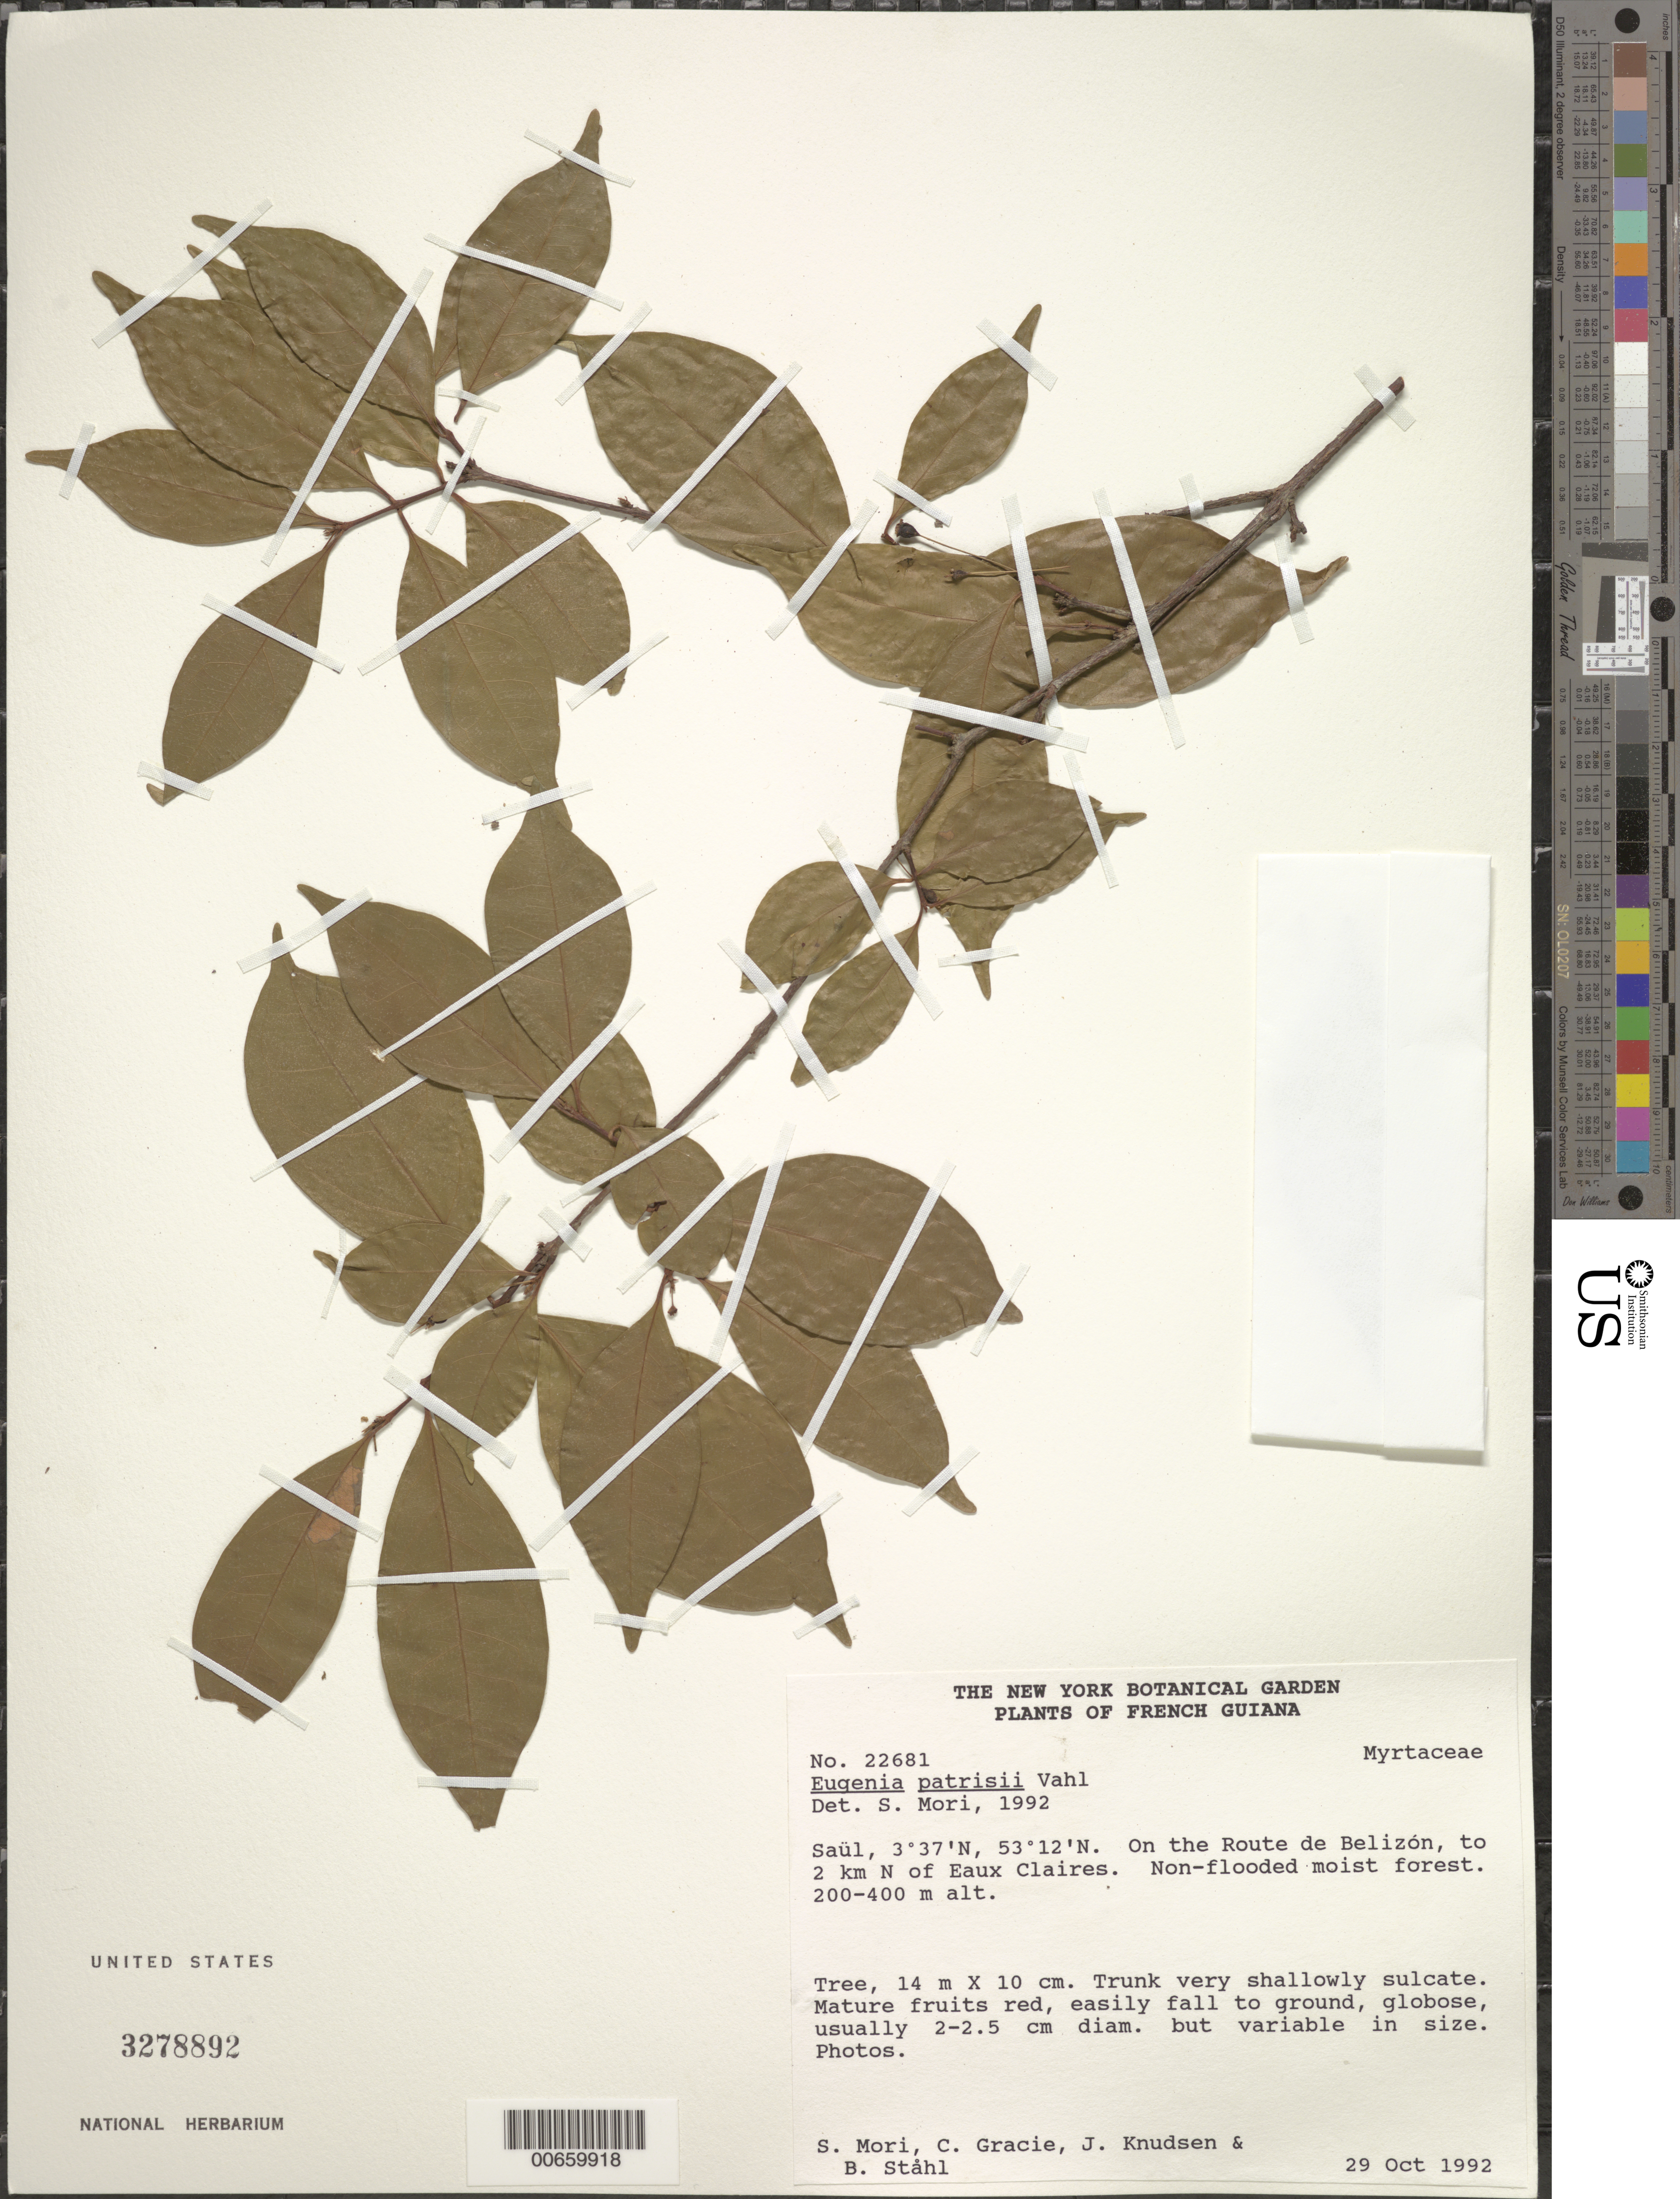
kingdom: Plantae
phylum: Tracheophyta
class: Magnoliopsida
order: Myrtales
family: Myrtaceae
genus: Eugenia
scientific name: Eugenia patrisii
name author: Vahl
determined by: Mori, Scott A.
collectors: S. Mori, C. A. Gracie, J. Knudsen & B. Ståhl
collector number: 22681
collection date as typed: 29-Oct-92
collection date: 1992-10-29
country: French Guiana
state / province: Saint-Laurent-du-Maroni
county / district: Saül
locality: Saül, Route de Bélizon, to 2 km N of Eaux Claires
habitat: Non-flooded moist forest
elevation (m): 200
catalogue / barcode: US 3278892